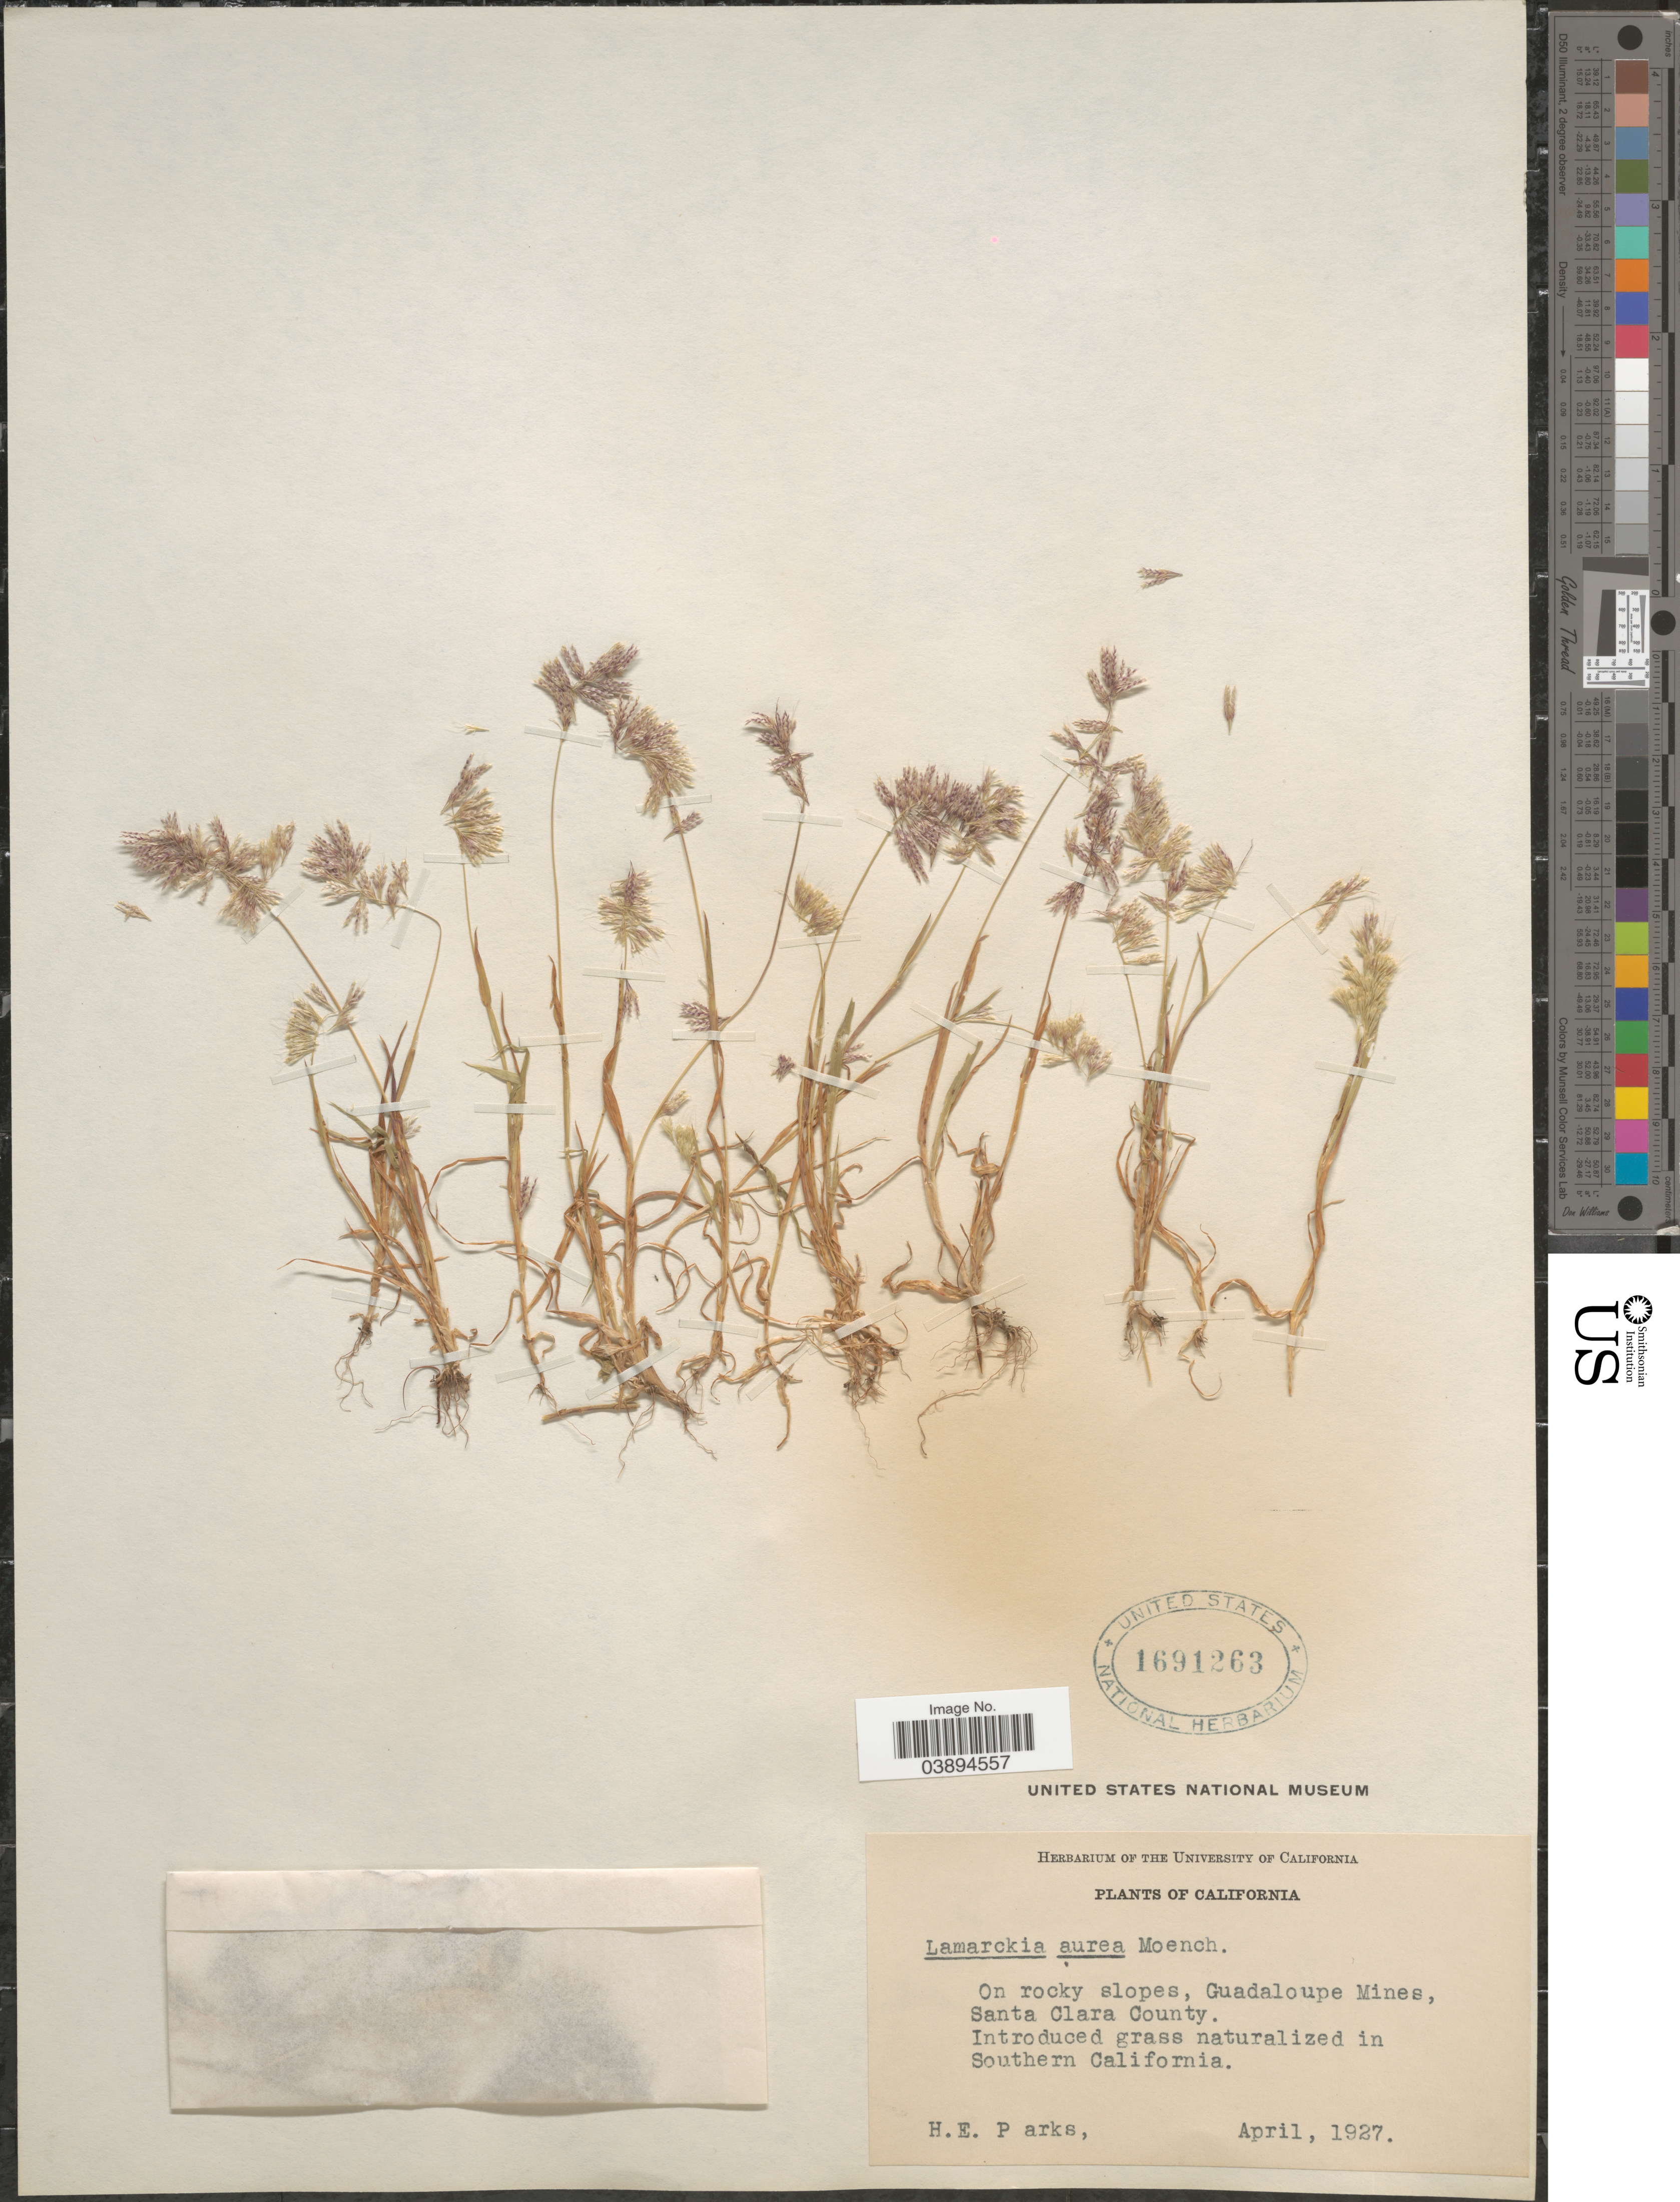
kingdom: Plantae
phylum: Tracheophyta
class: Liliopsida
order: Poales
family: Poaceae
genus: Lamarckia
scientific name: Lamarckia aurea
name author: (L.) Moench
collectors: H. E. Parks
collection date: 1927-04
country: United States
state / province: California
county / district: Santa Clara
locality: On rocky slopes, Guadaloupe Mines, Santa Clara County. Southern California [unsure placement]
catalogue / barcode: US 1691263